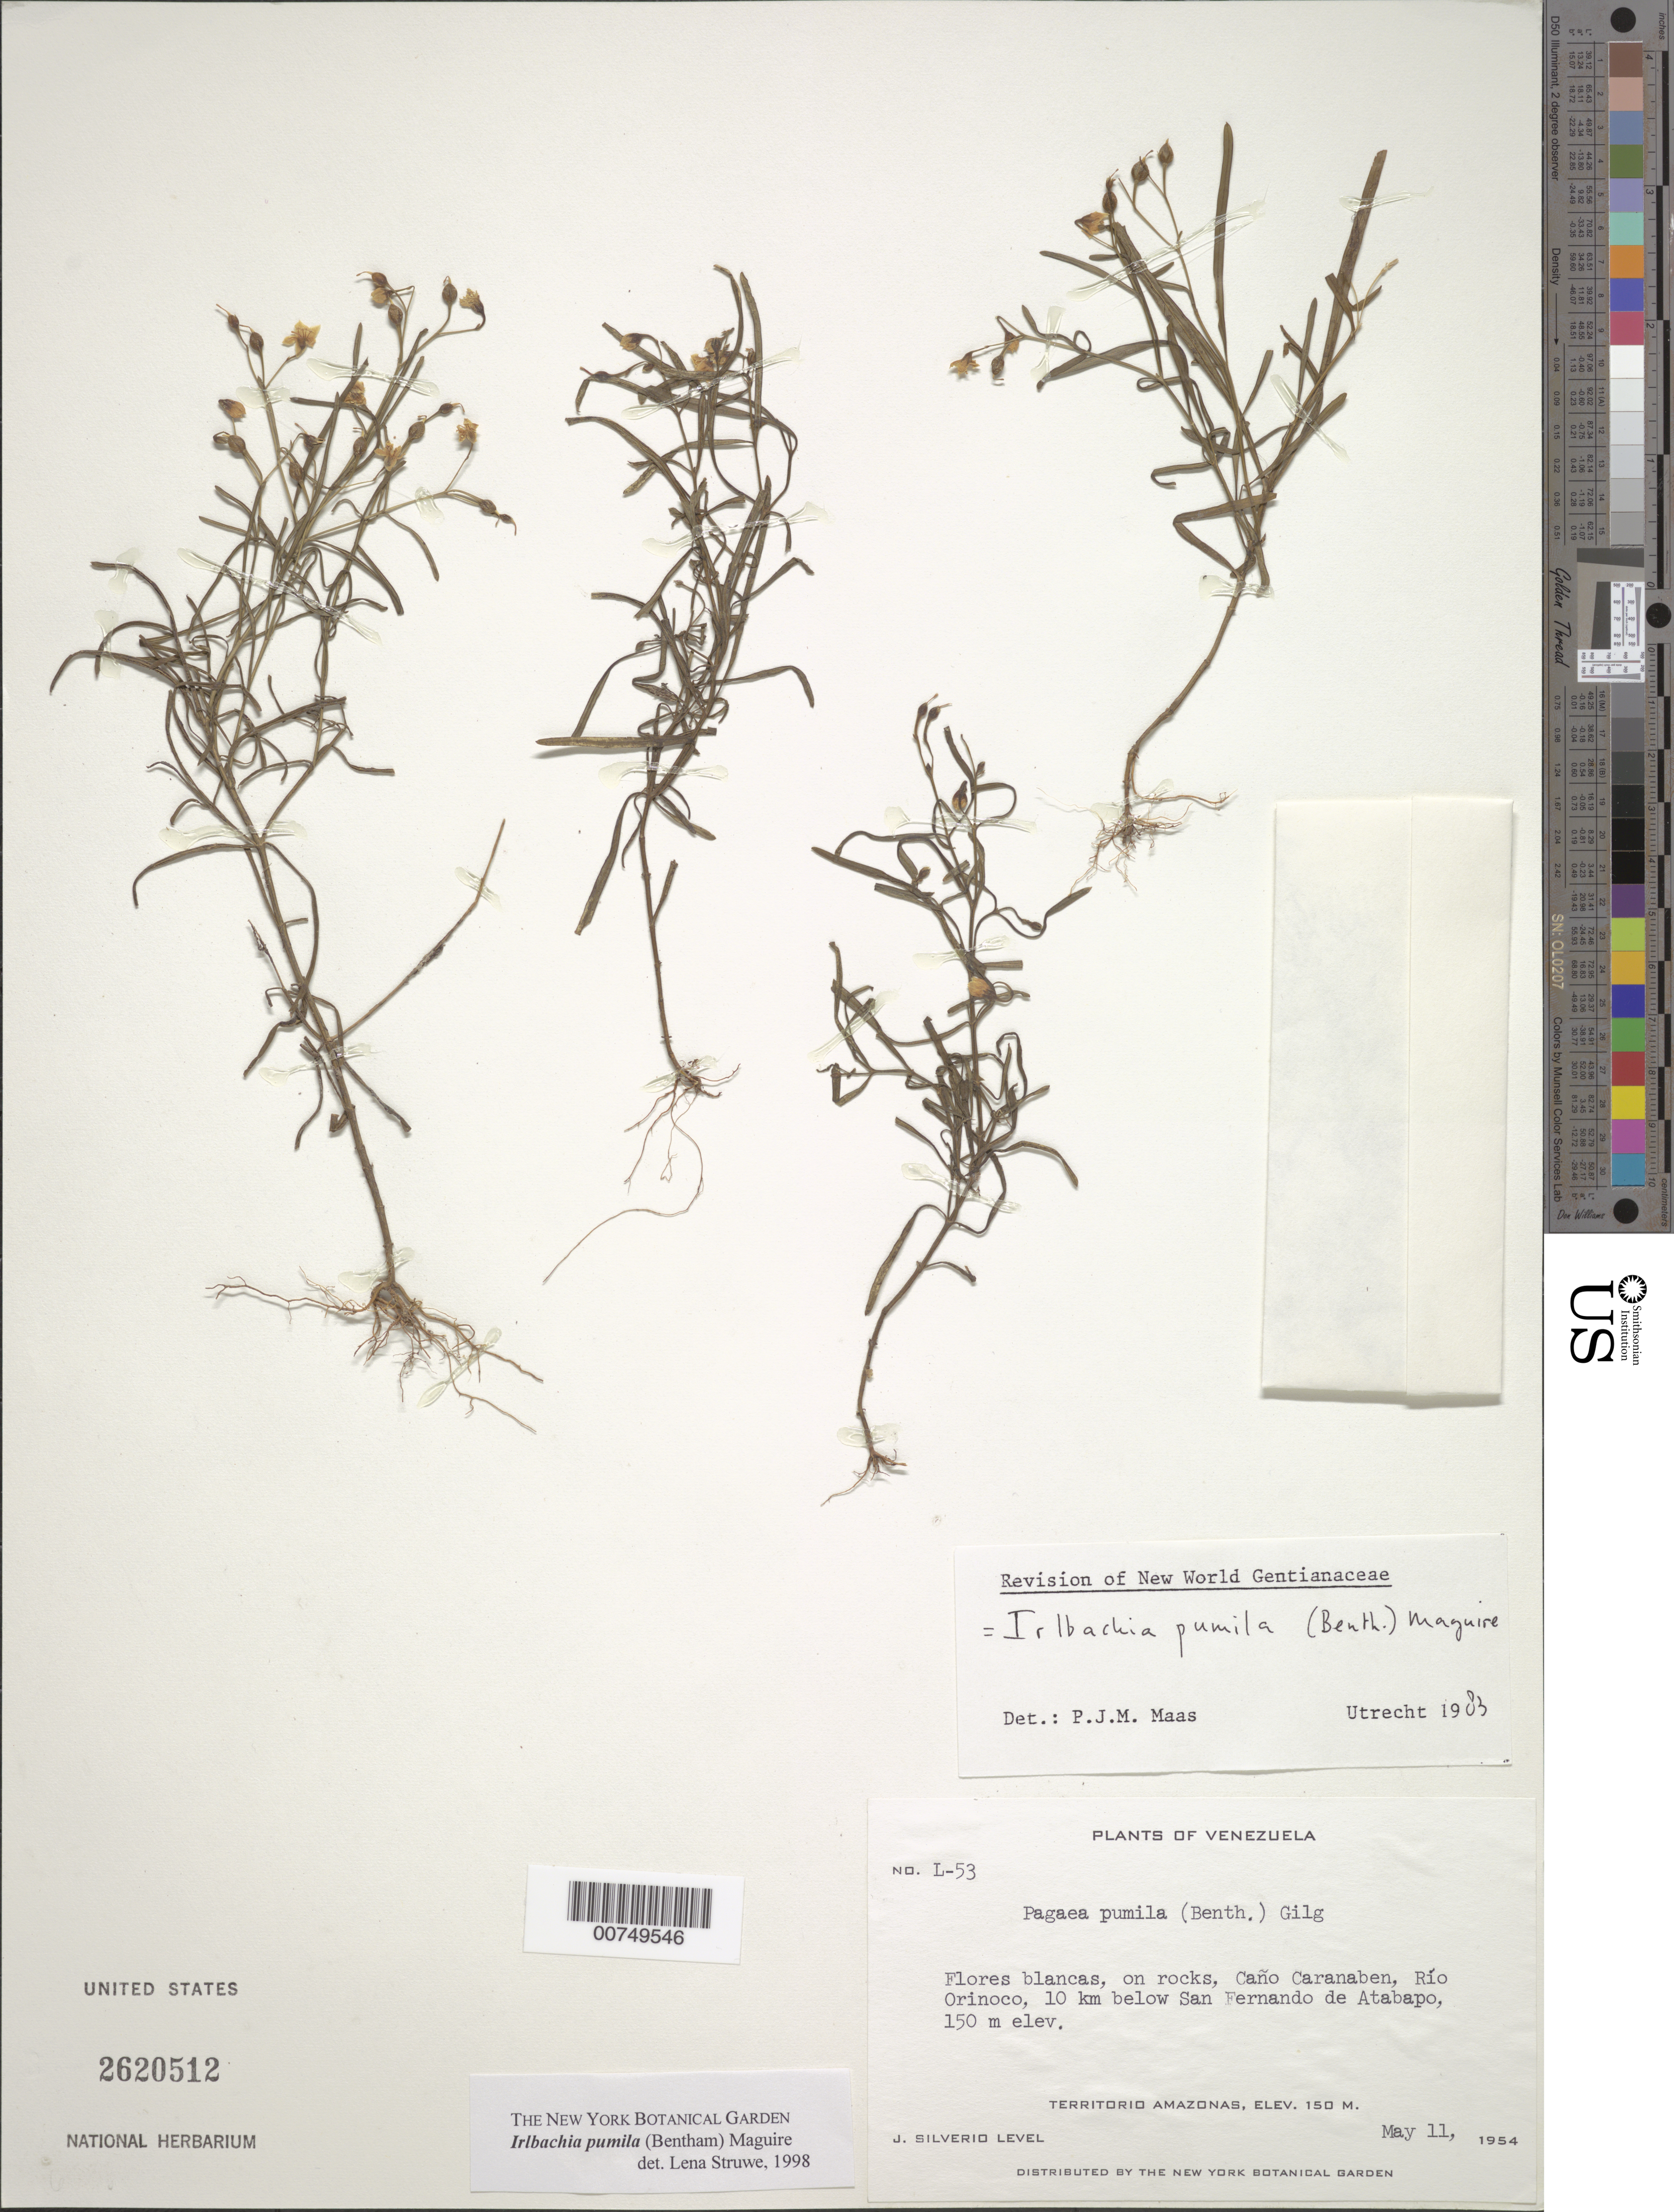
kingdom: Plantae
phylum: Tracheophyta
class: Magnoliopsida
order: Gentianales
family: Gentianaceae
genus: Irlbachia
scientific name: Irlbachia pumila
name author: (Benth.) Maguire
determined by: Struwe, L.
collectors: J. Silverio L.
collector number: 53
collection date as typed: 11-May-54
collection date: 1954-05-11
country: Venezuela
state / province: Amazonas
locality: Río Orinoco, Caño Caranaben, 10 km below San Fernando de Atabapo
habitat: On rocks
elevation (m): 150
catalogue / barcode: US 2620512